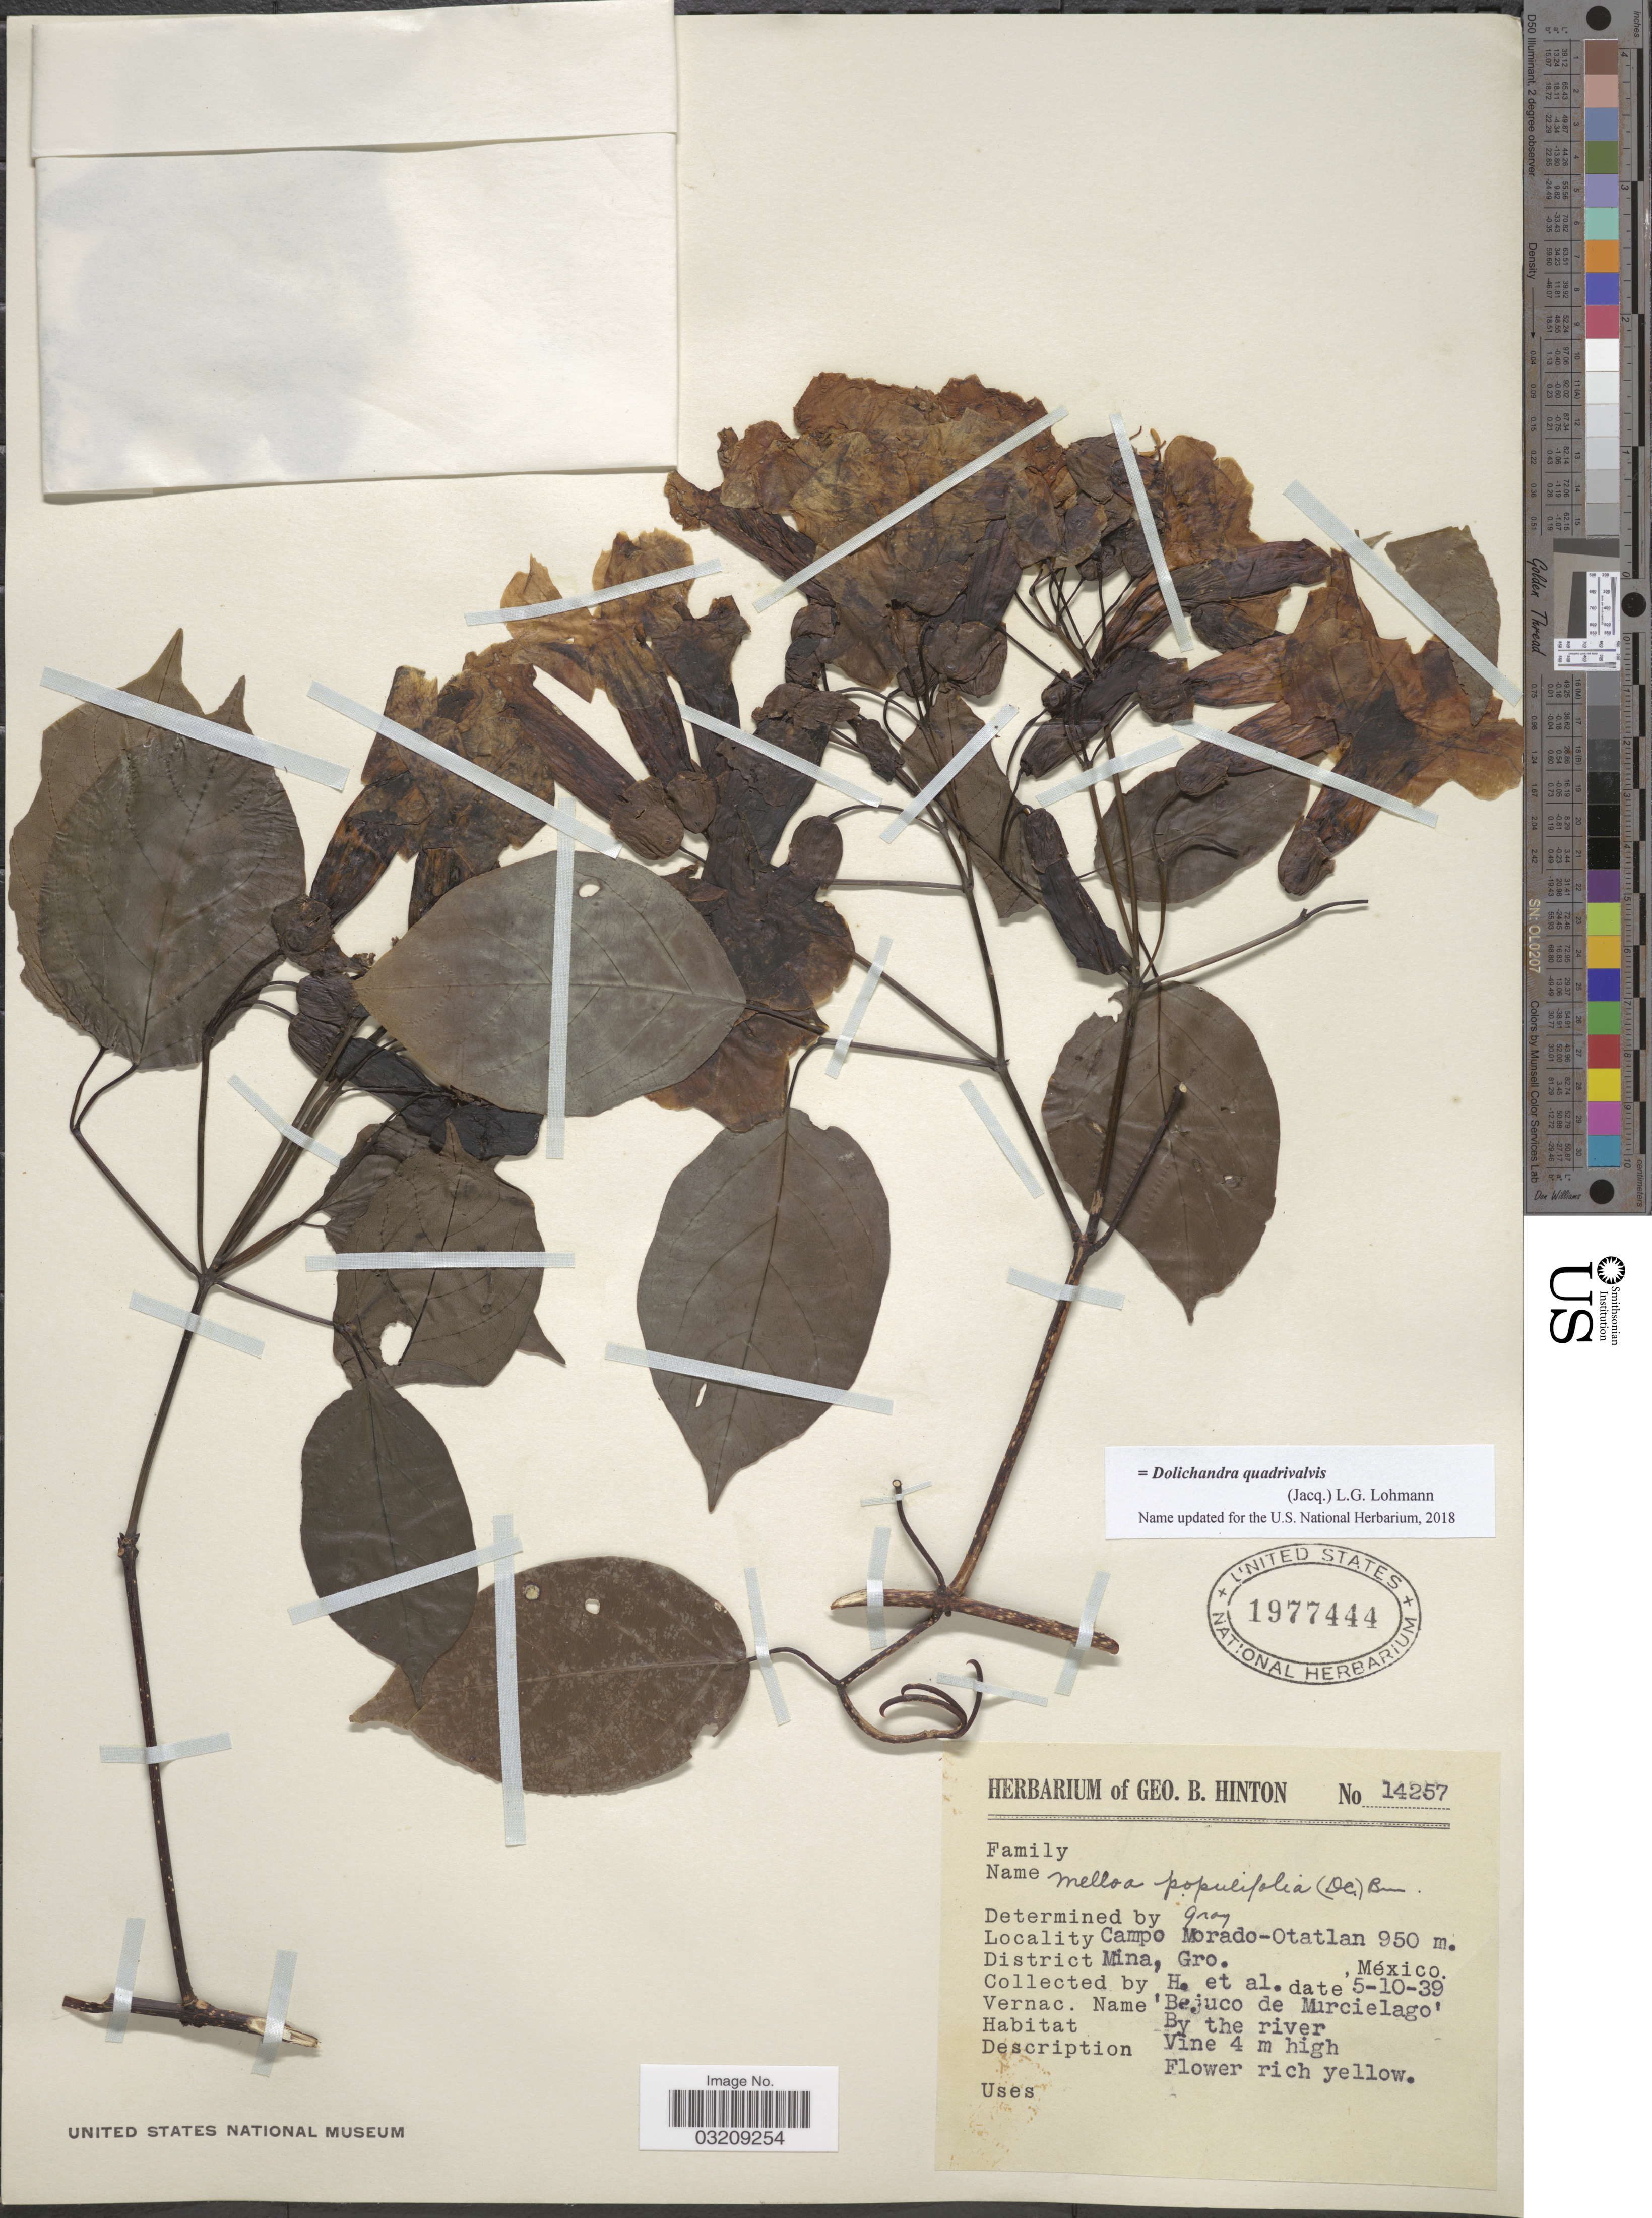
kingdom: Plantae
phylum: Tracheophyta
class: Magnoliopsida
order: Lamiales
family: Bignoniaceae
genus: Dolichandra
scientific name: Dolichandra quadrivalvis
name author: (Jacq.) L.G. Lohmann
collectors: G. B. Hinton & et al.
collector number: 14257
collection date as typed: Transcribed d/m/y: 5/10/39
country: Mexico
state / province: Guerrero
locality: Campo Morado-Otatlan. District Mina.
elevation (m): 950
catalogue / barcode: US 1977444